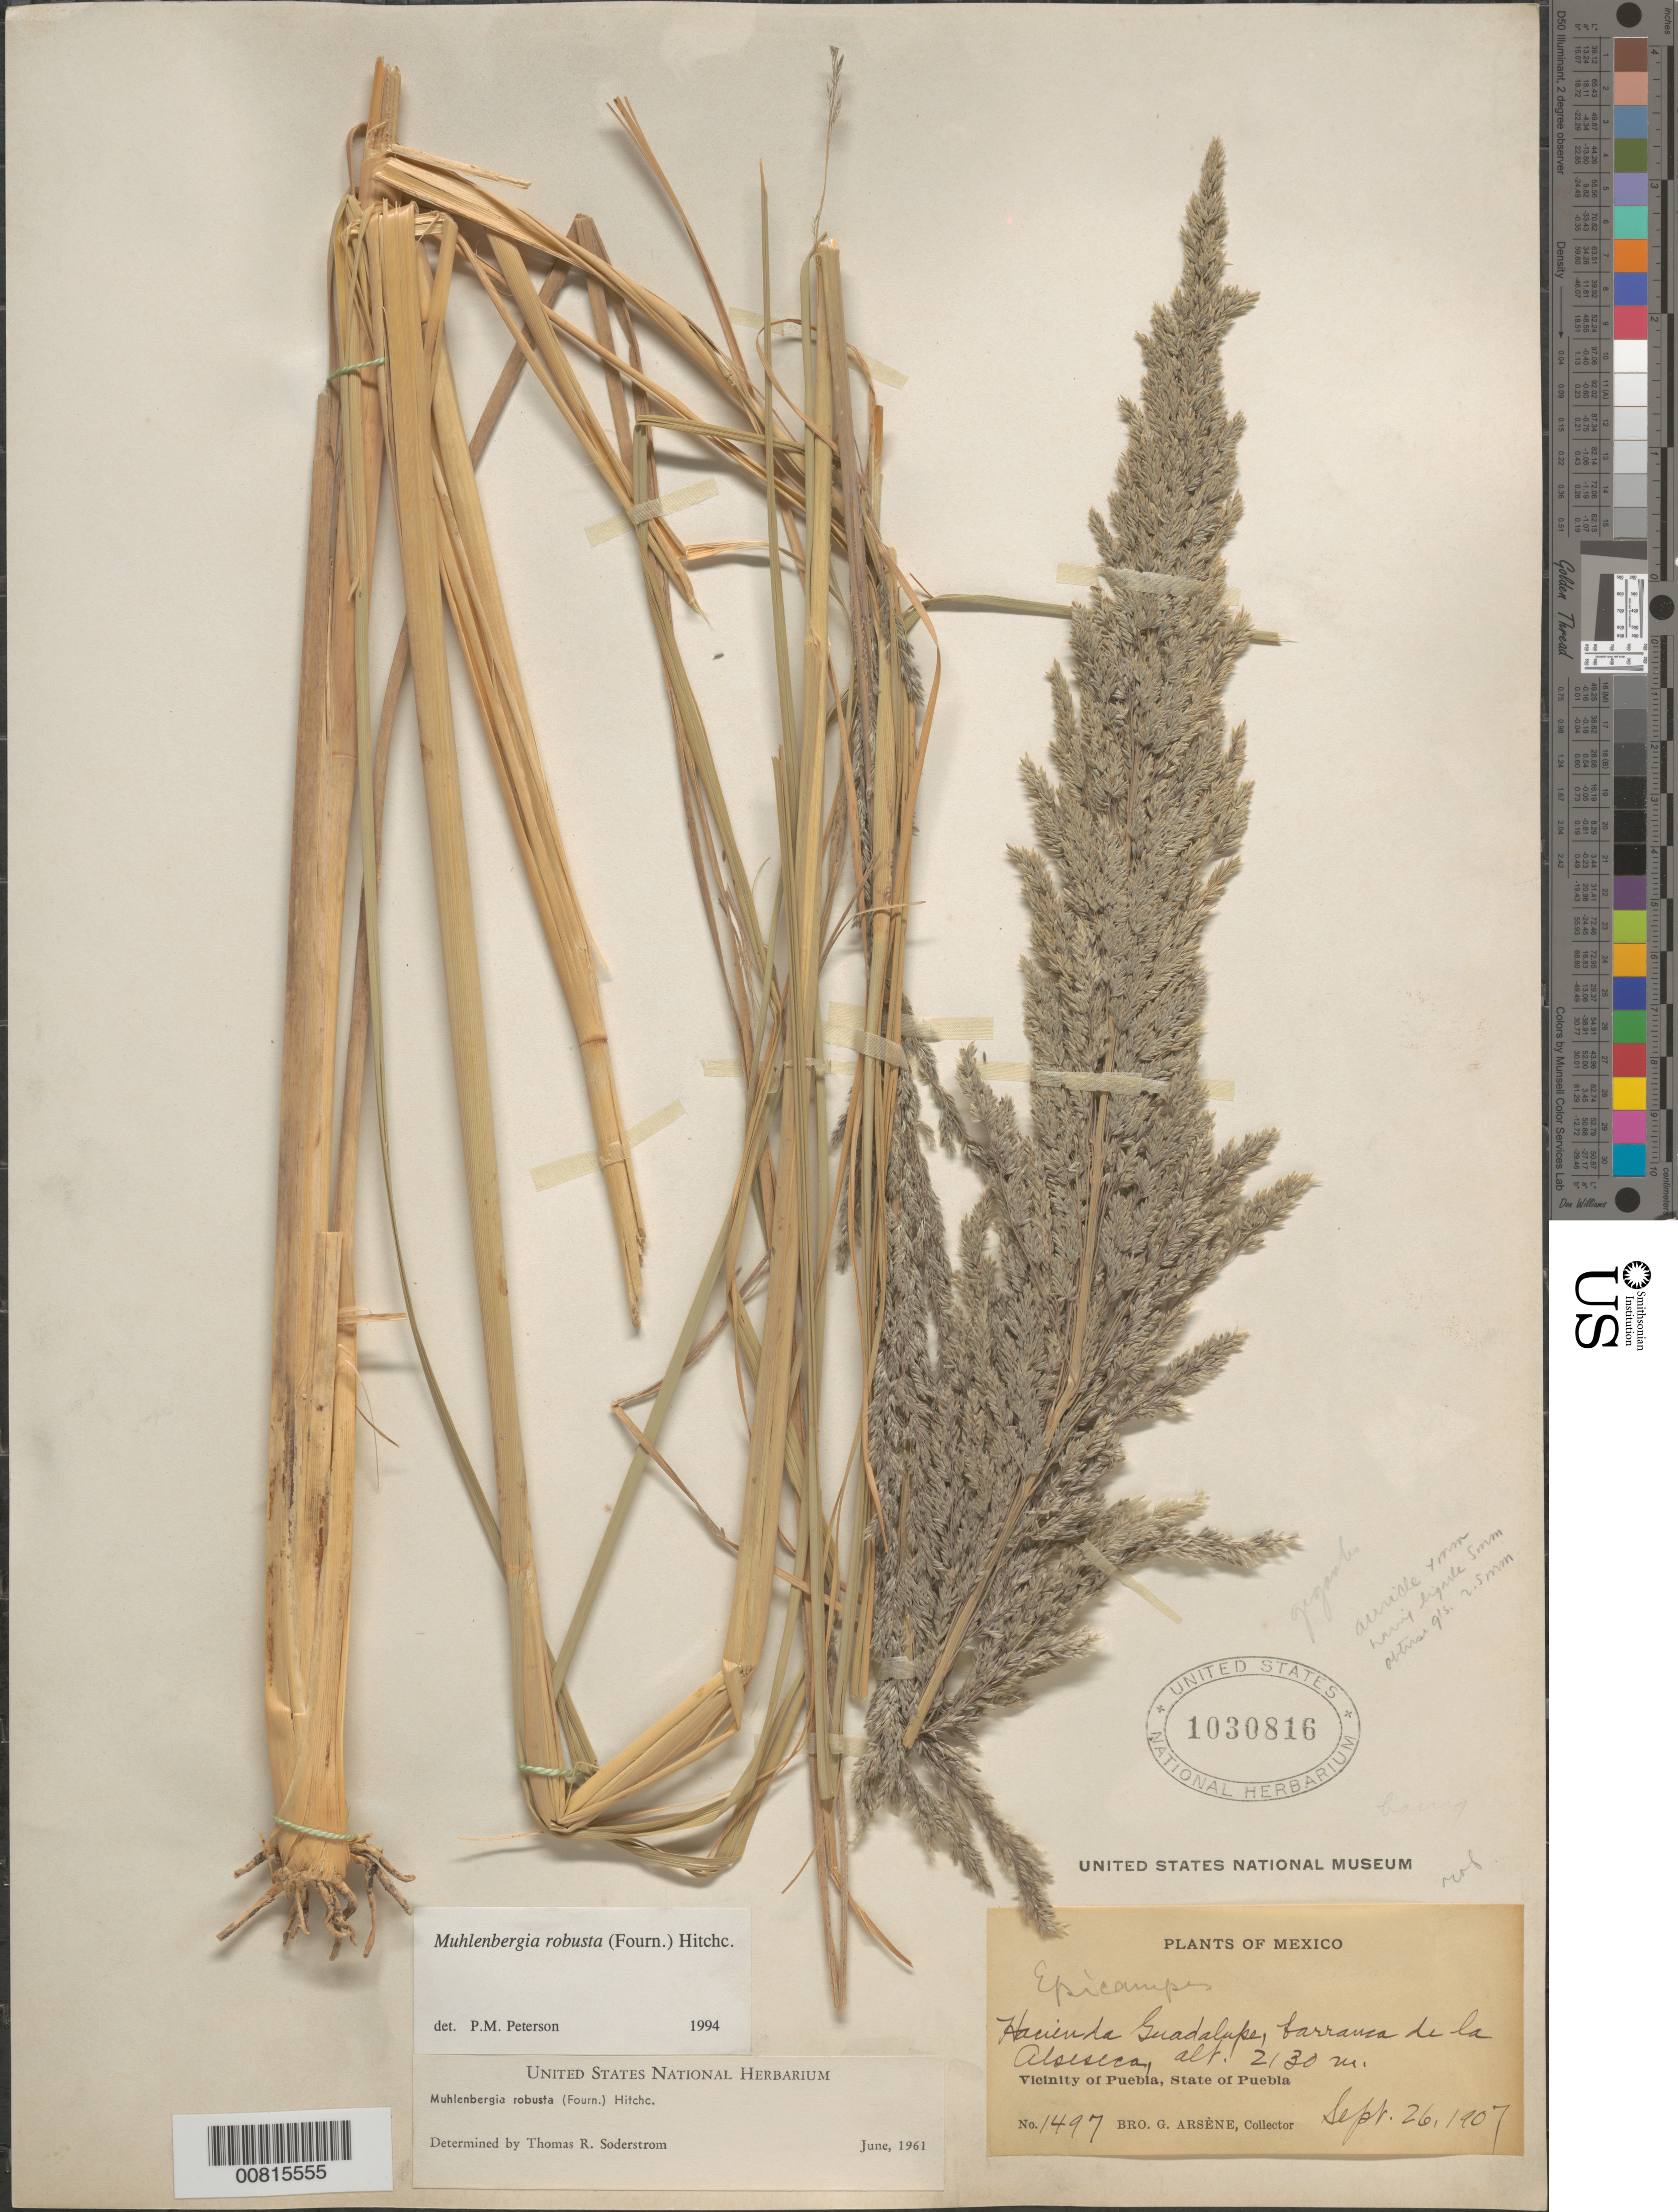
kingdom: Plantae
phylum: Tracheophyta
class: Liliopsida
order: Poales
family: Poaceae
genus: Muhlenbergia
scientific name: Muhlenbergia robusta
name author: (E. Fourn.) Hitchc.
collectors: Bro. G. Arsène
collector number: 1497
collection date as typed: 26 Sep 1907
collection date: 1907-09-26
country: Mexico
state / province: Puebla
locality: Hacienda Guadalupe, barranca de la Alseseca, vicinity of Puebla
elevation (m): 2130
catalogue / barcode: US 1030816